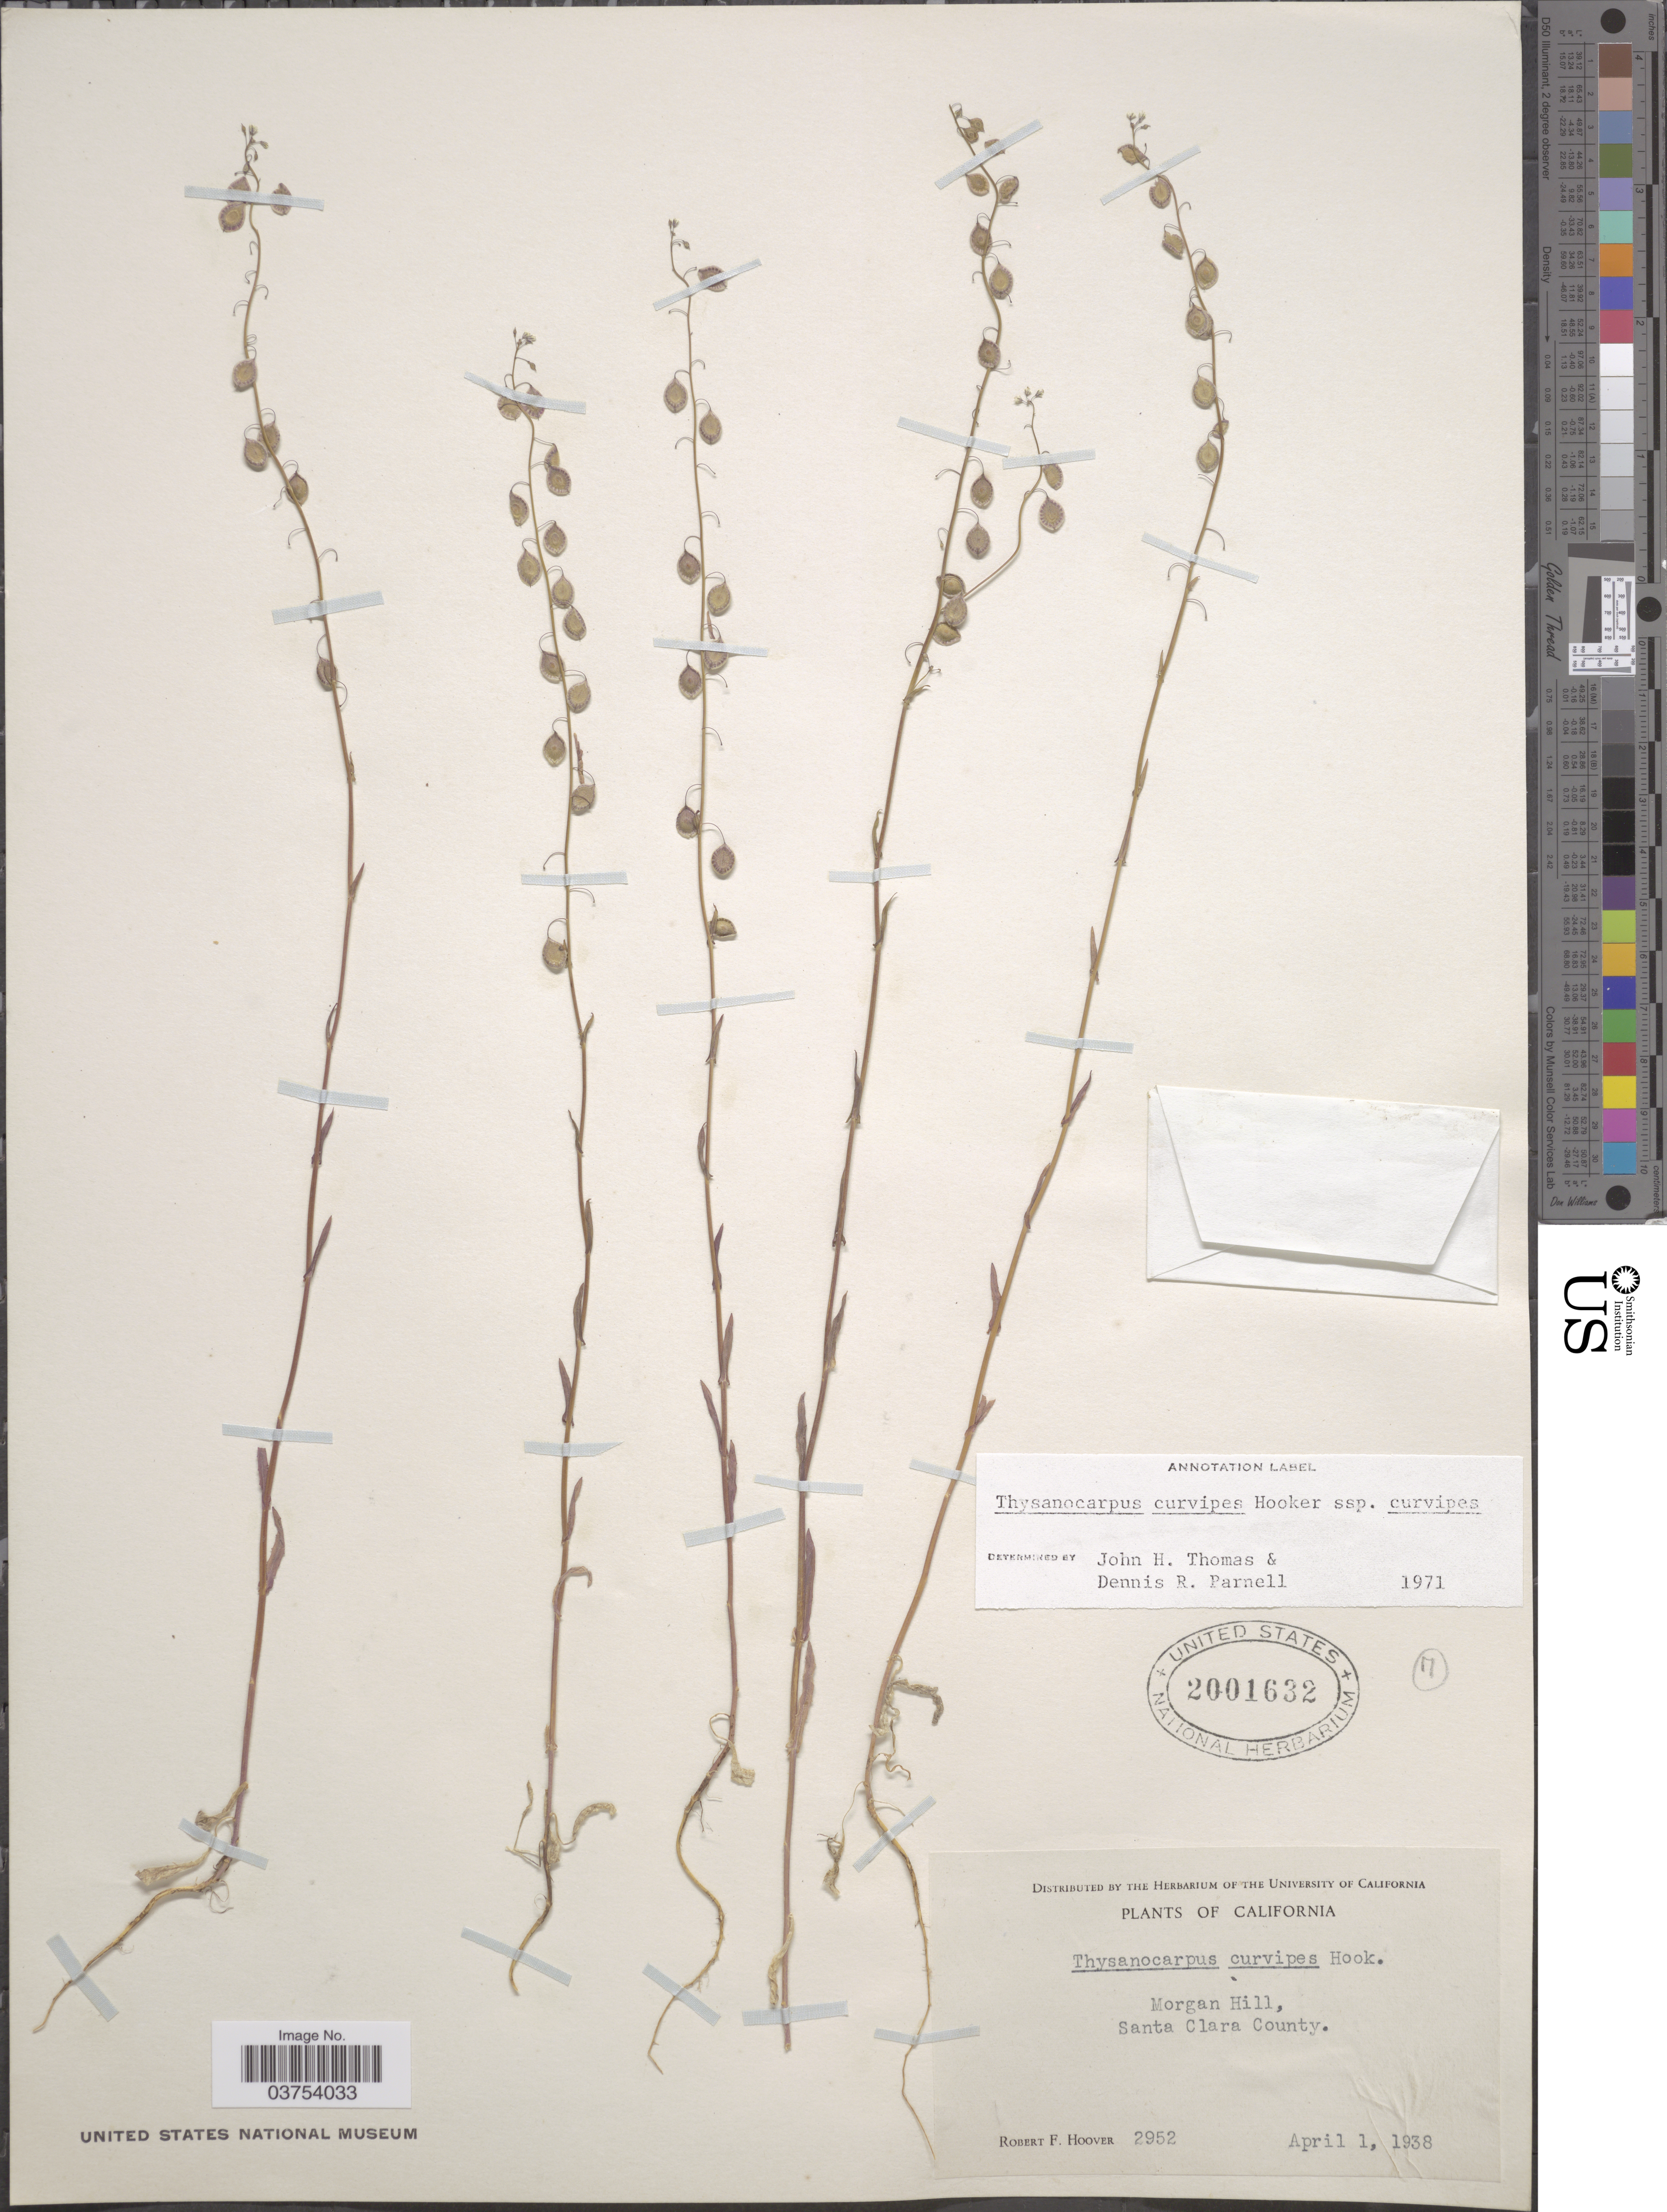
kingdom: Plantae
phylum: Tracheophyta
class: Magnoliopsida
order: Brassicales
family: Brassicaceae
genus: Thysanocarpus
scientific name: Thysanocarpus curvipes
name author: Hook.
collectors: R. F. Hoover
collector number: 2952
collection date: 1938-04-01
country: United States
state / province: California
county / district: Santa Clara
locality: Morgan Hill, Santa Clara County.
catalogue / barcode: US 2001632